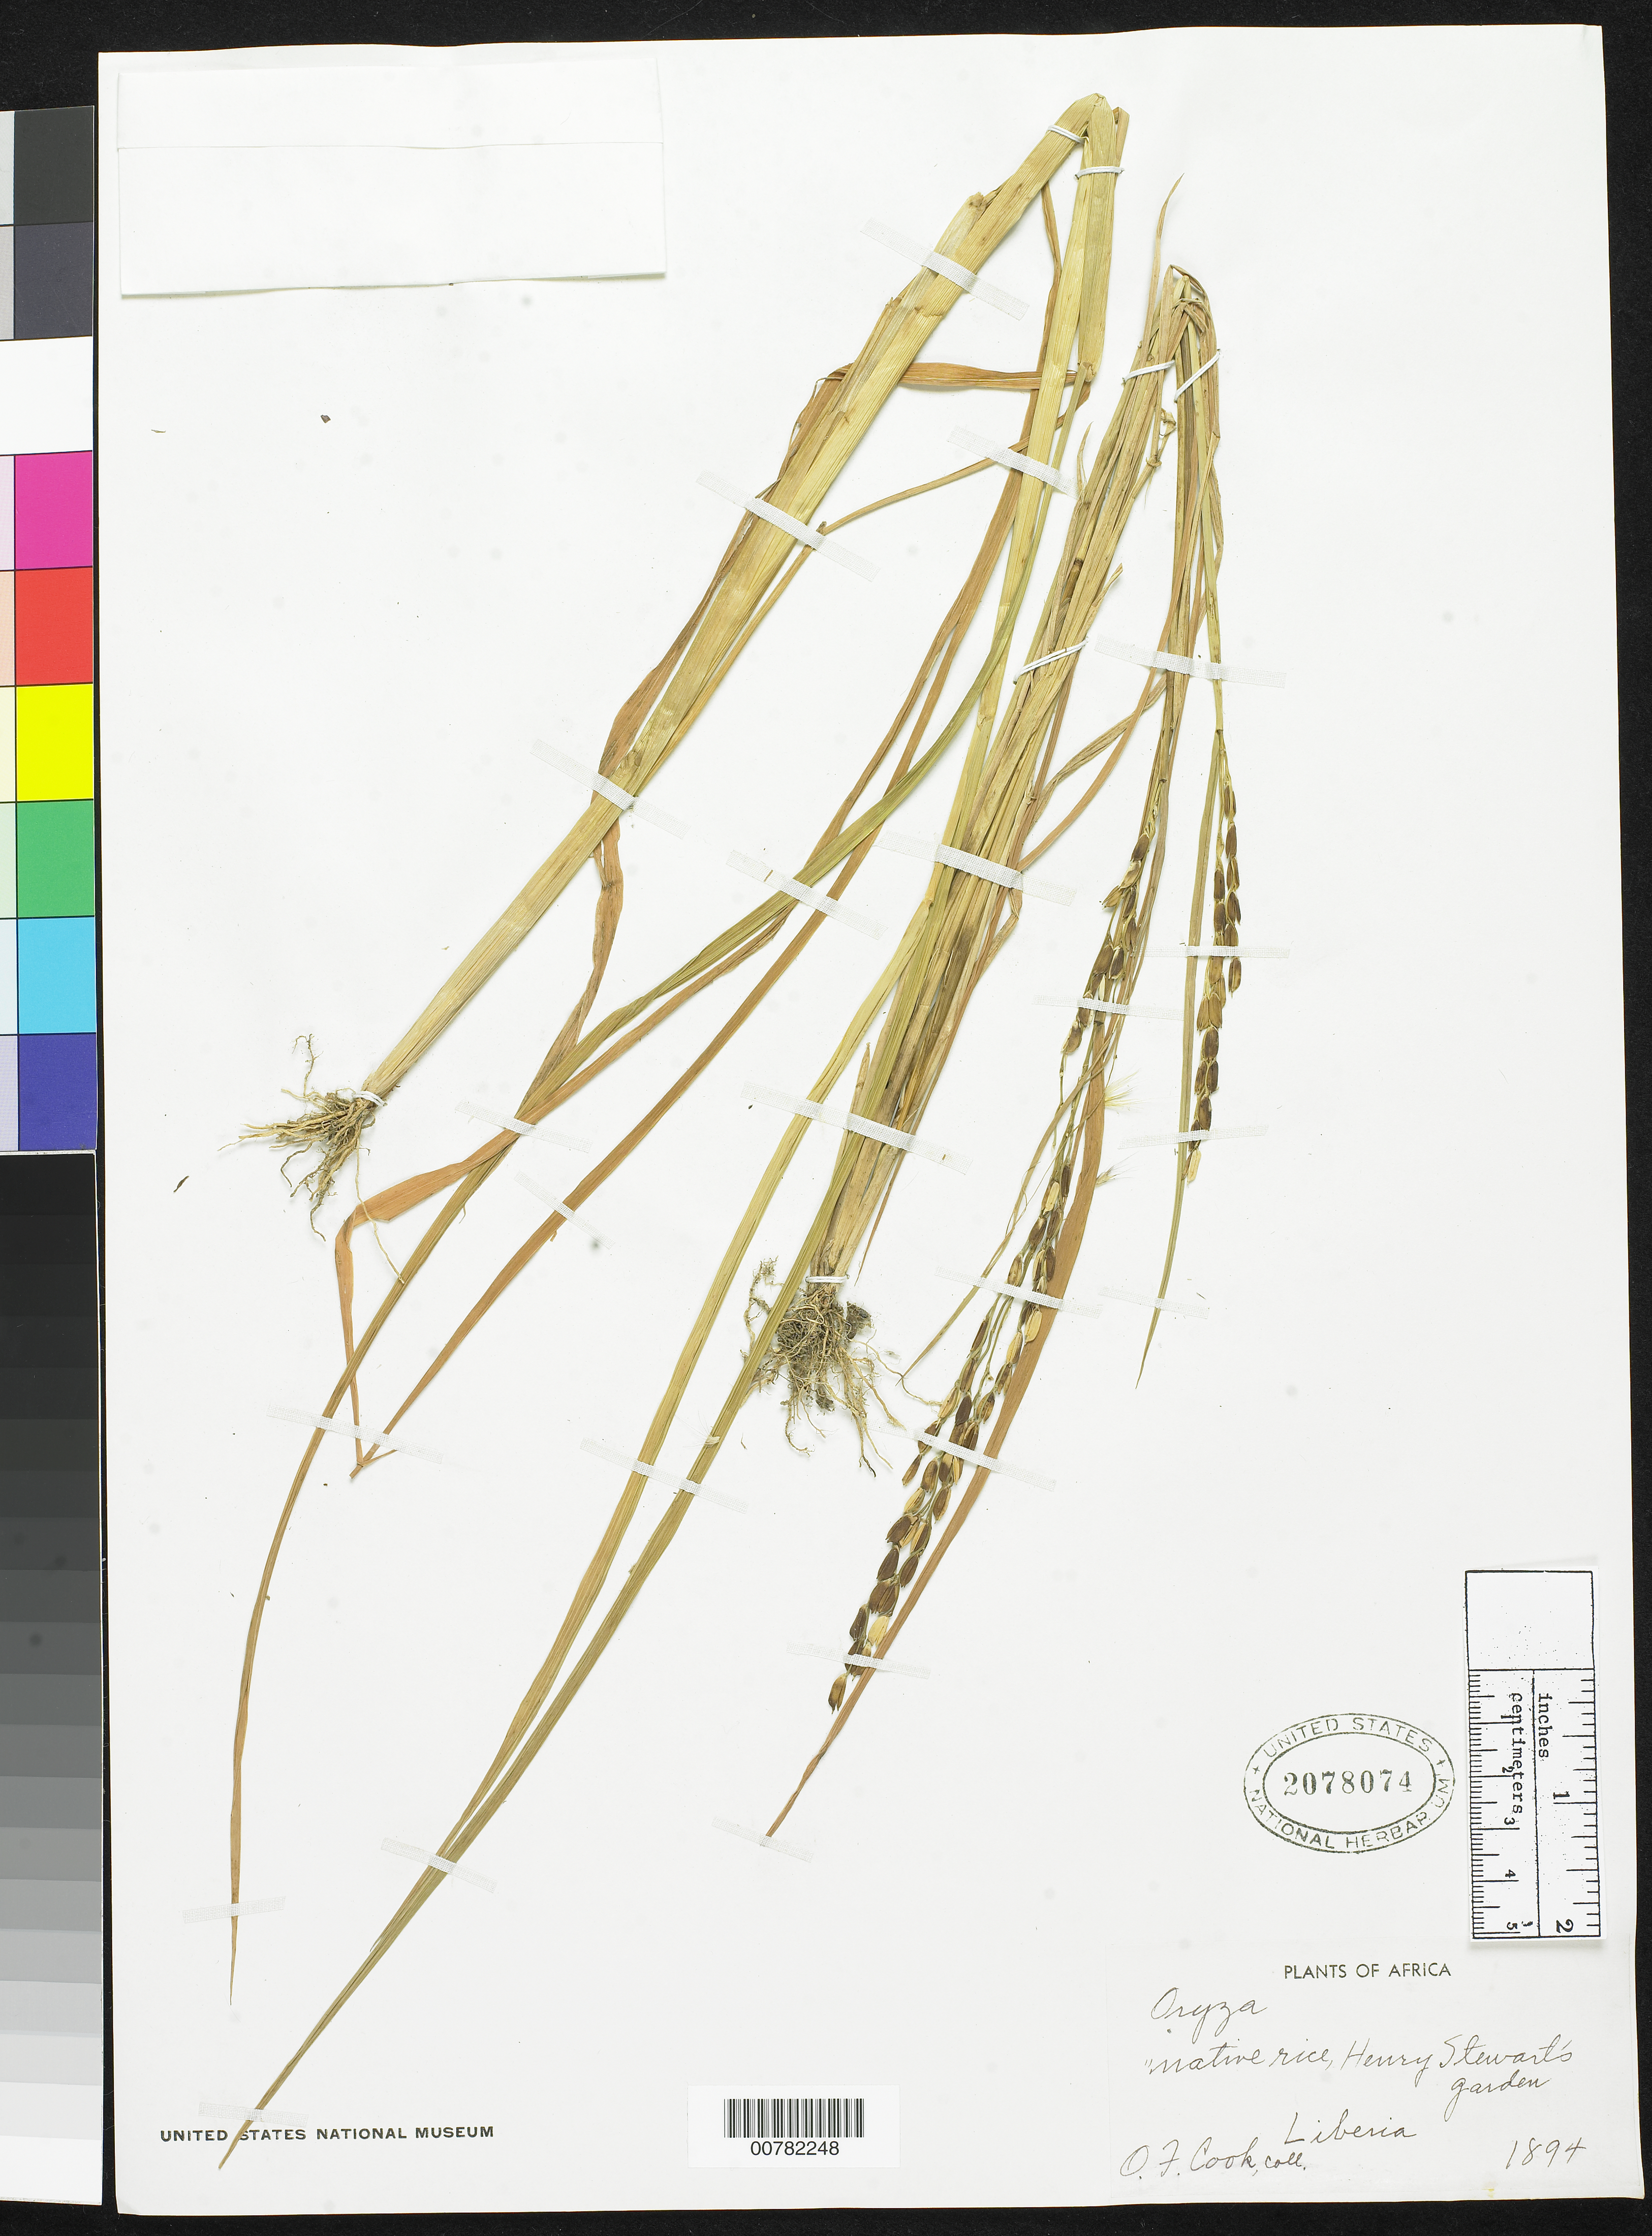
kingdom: Plantae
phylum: Tracheophyta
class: Liliopsida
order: Poales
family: Poaceae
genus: Oryza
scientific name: Oryza sp.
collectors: O. F. Cook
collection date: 1894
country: Liberia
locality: Henry Stewart's garden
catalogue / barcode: US 2078074